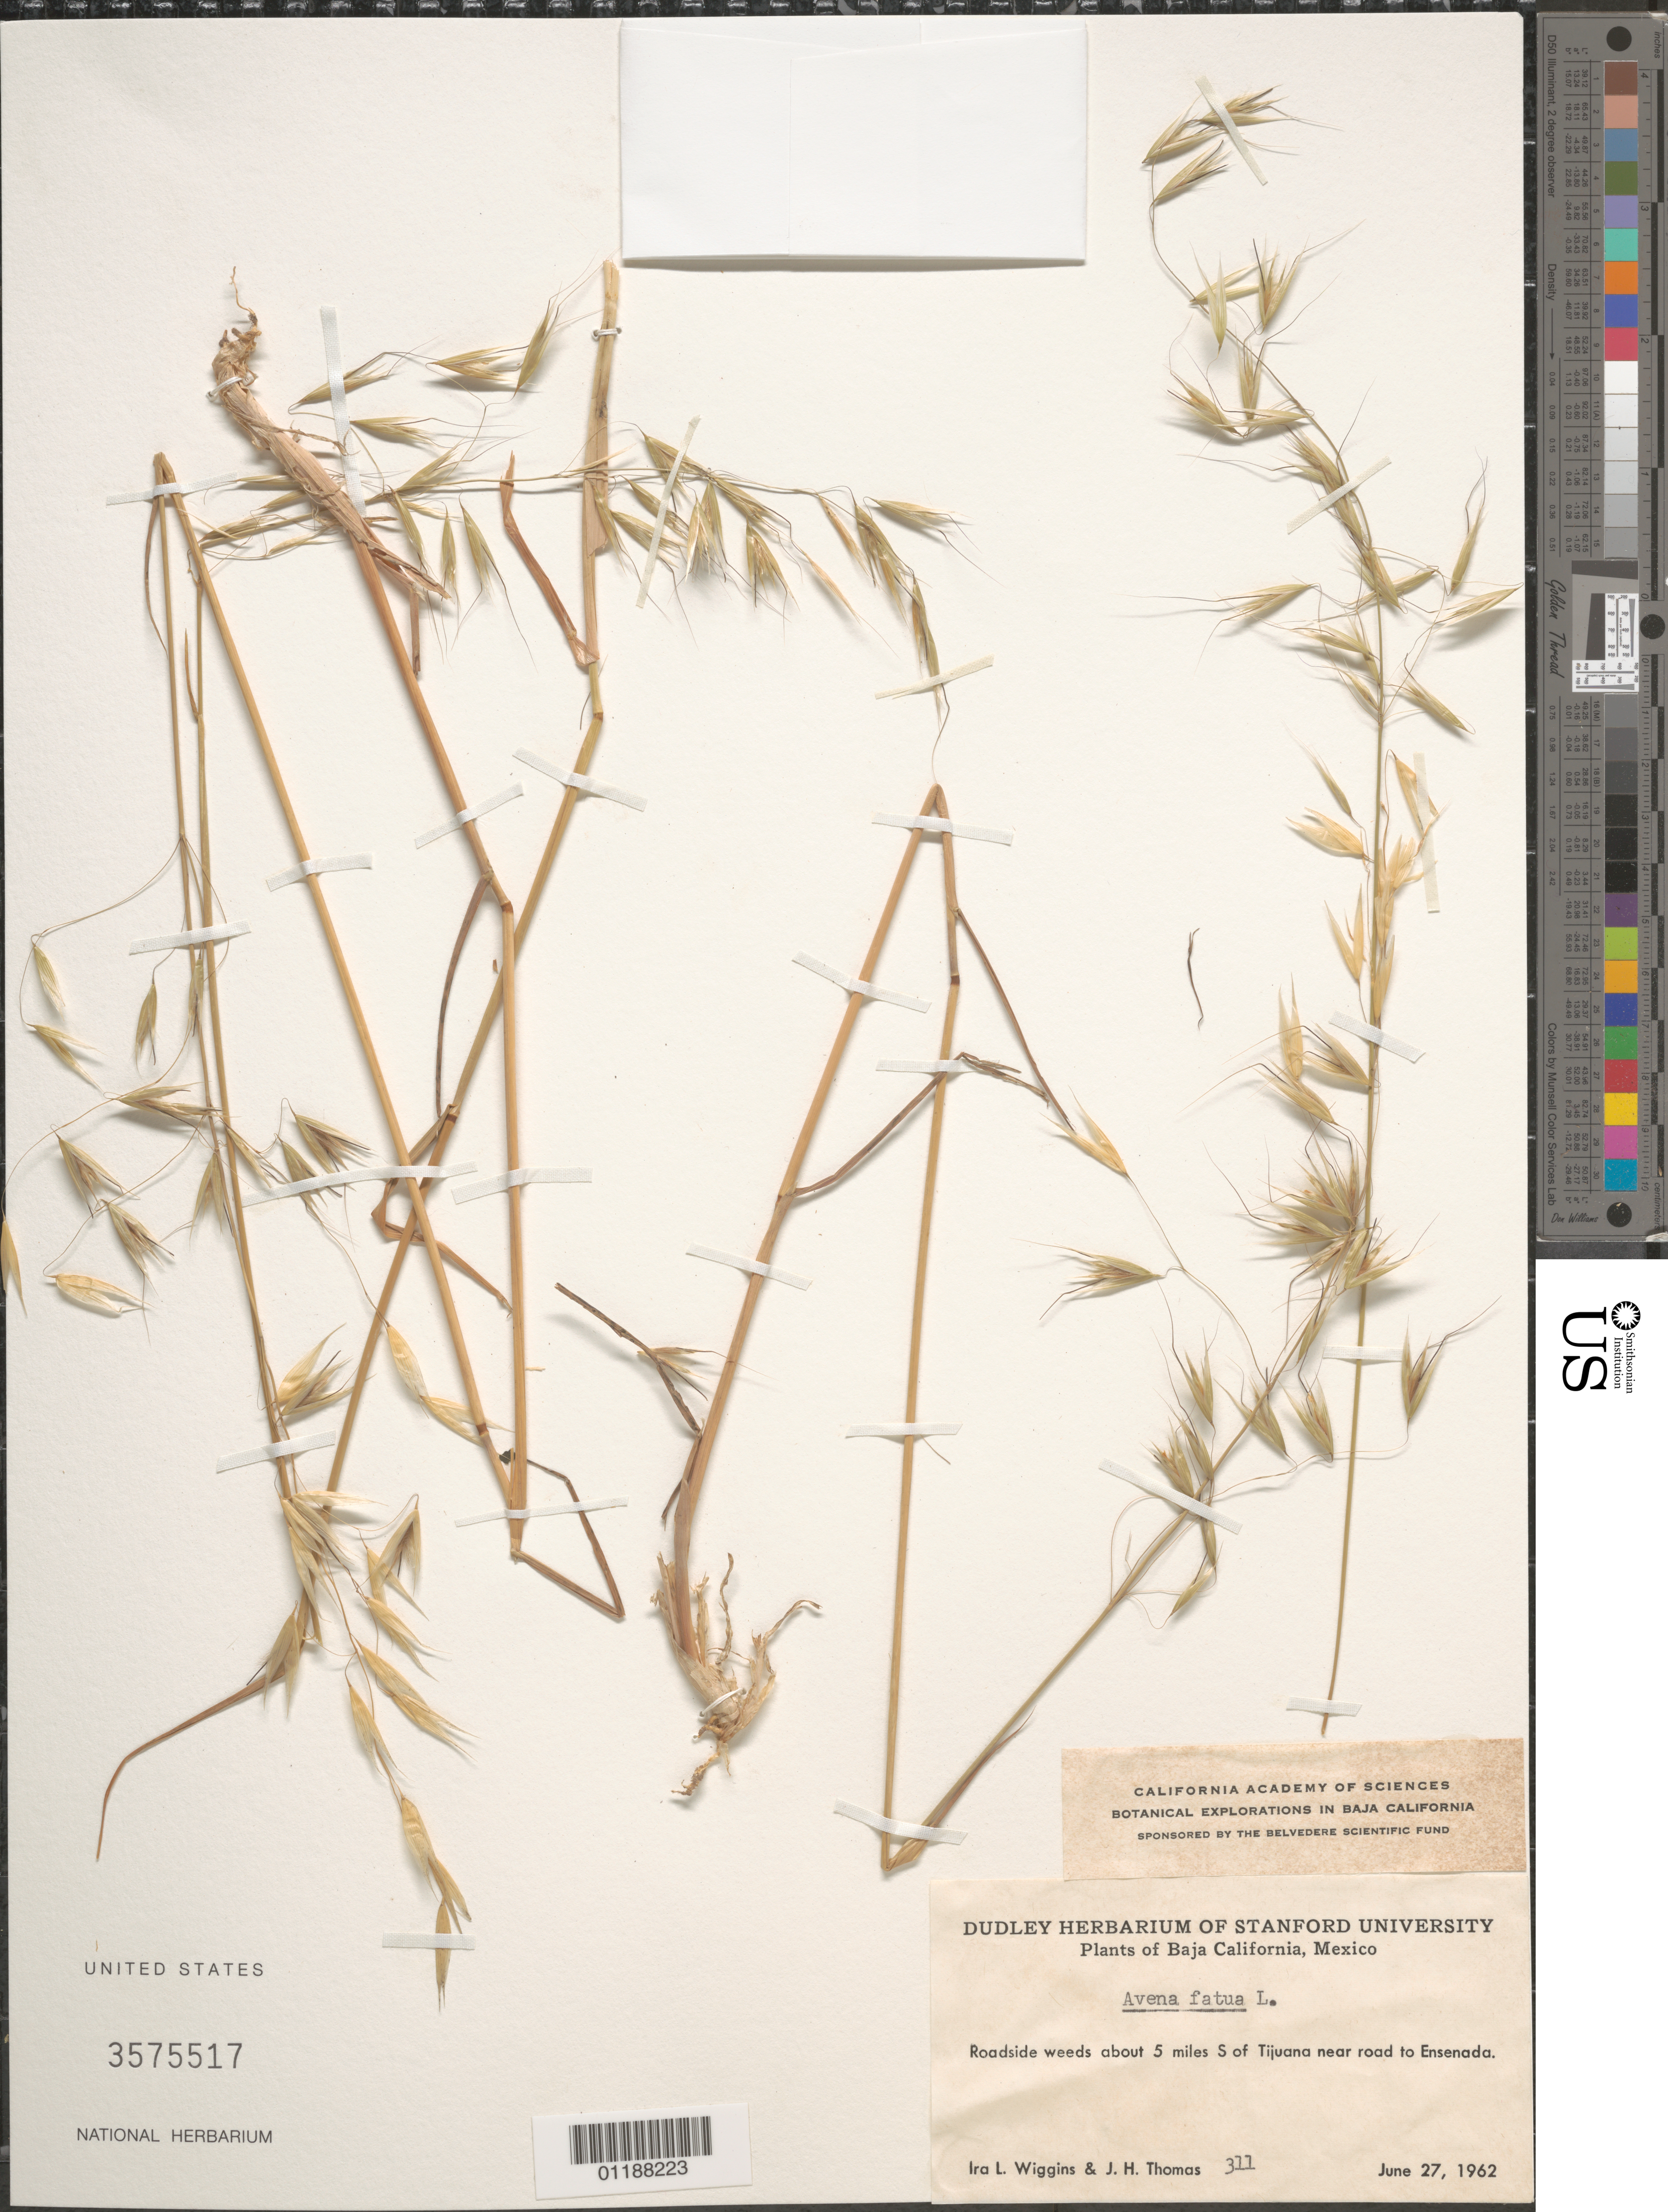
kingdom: Plantae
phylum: Tracheophyta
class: Liliopsida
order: Poales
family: Poaceae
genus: Avena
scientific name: Avena fatua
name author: L.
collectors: I. L. Wiggins & J. H. Thomas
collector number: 311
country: Mexico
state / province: Baja California Norte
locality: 5 mi S of Tijuana near road to Ensenada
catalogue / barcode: US 3575517